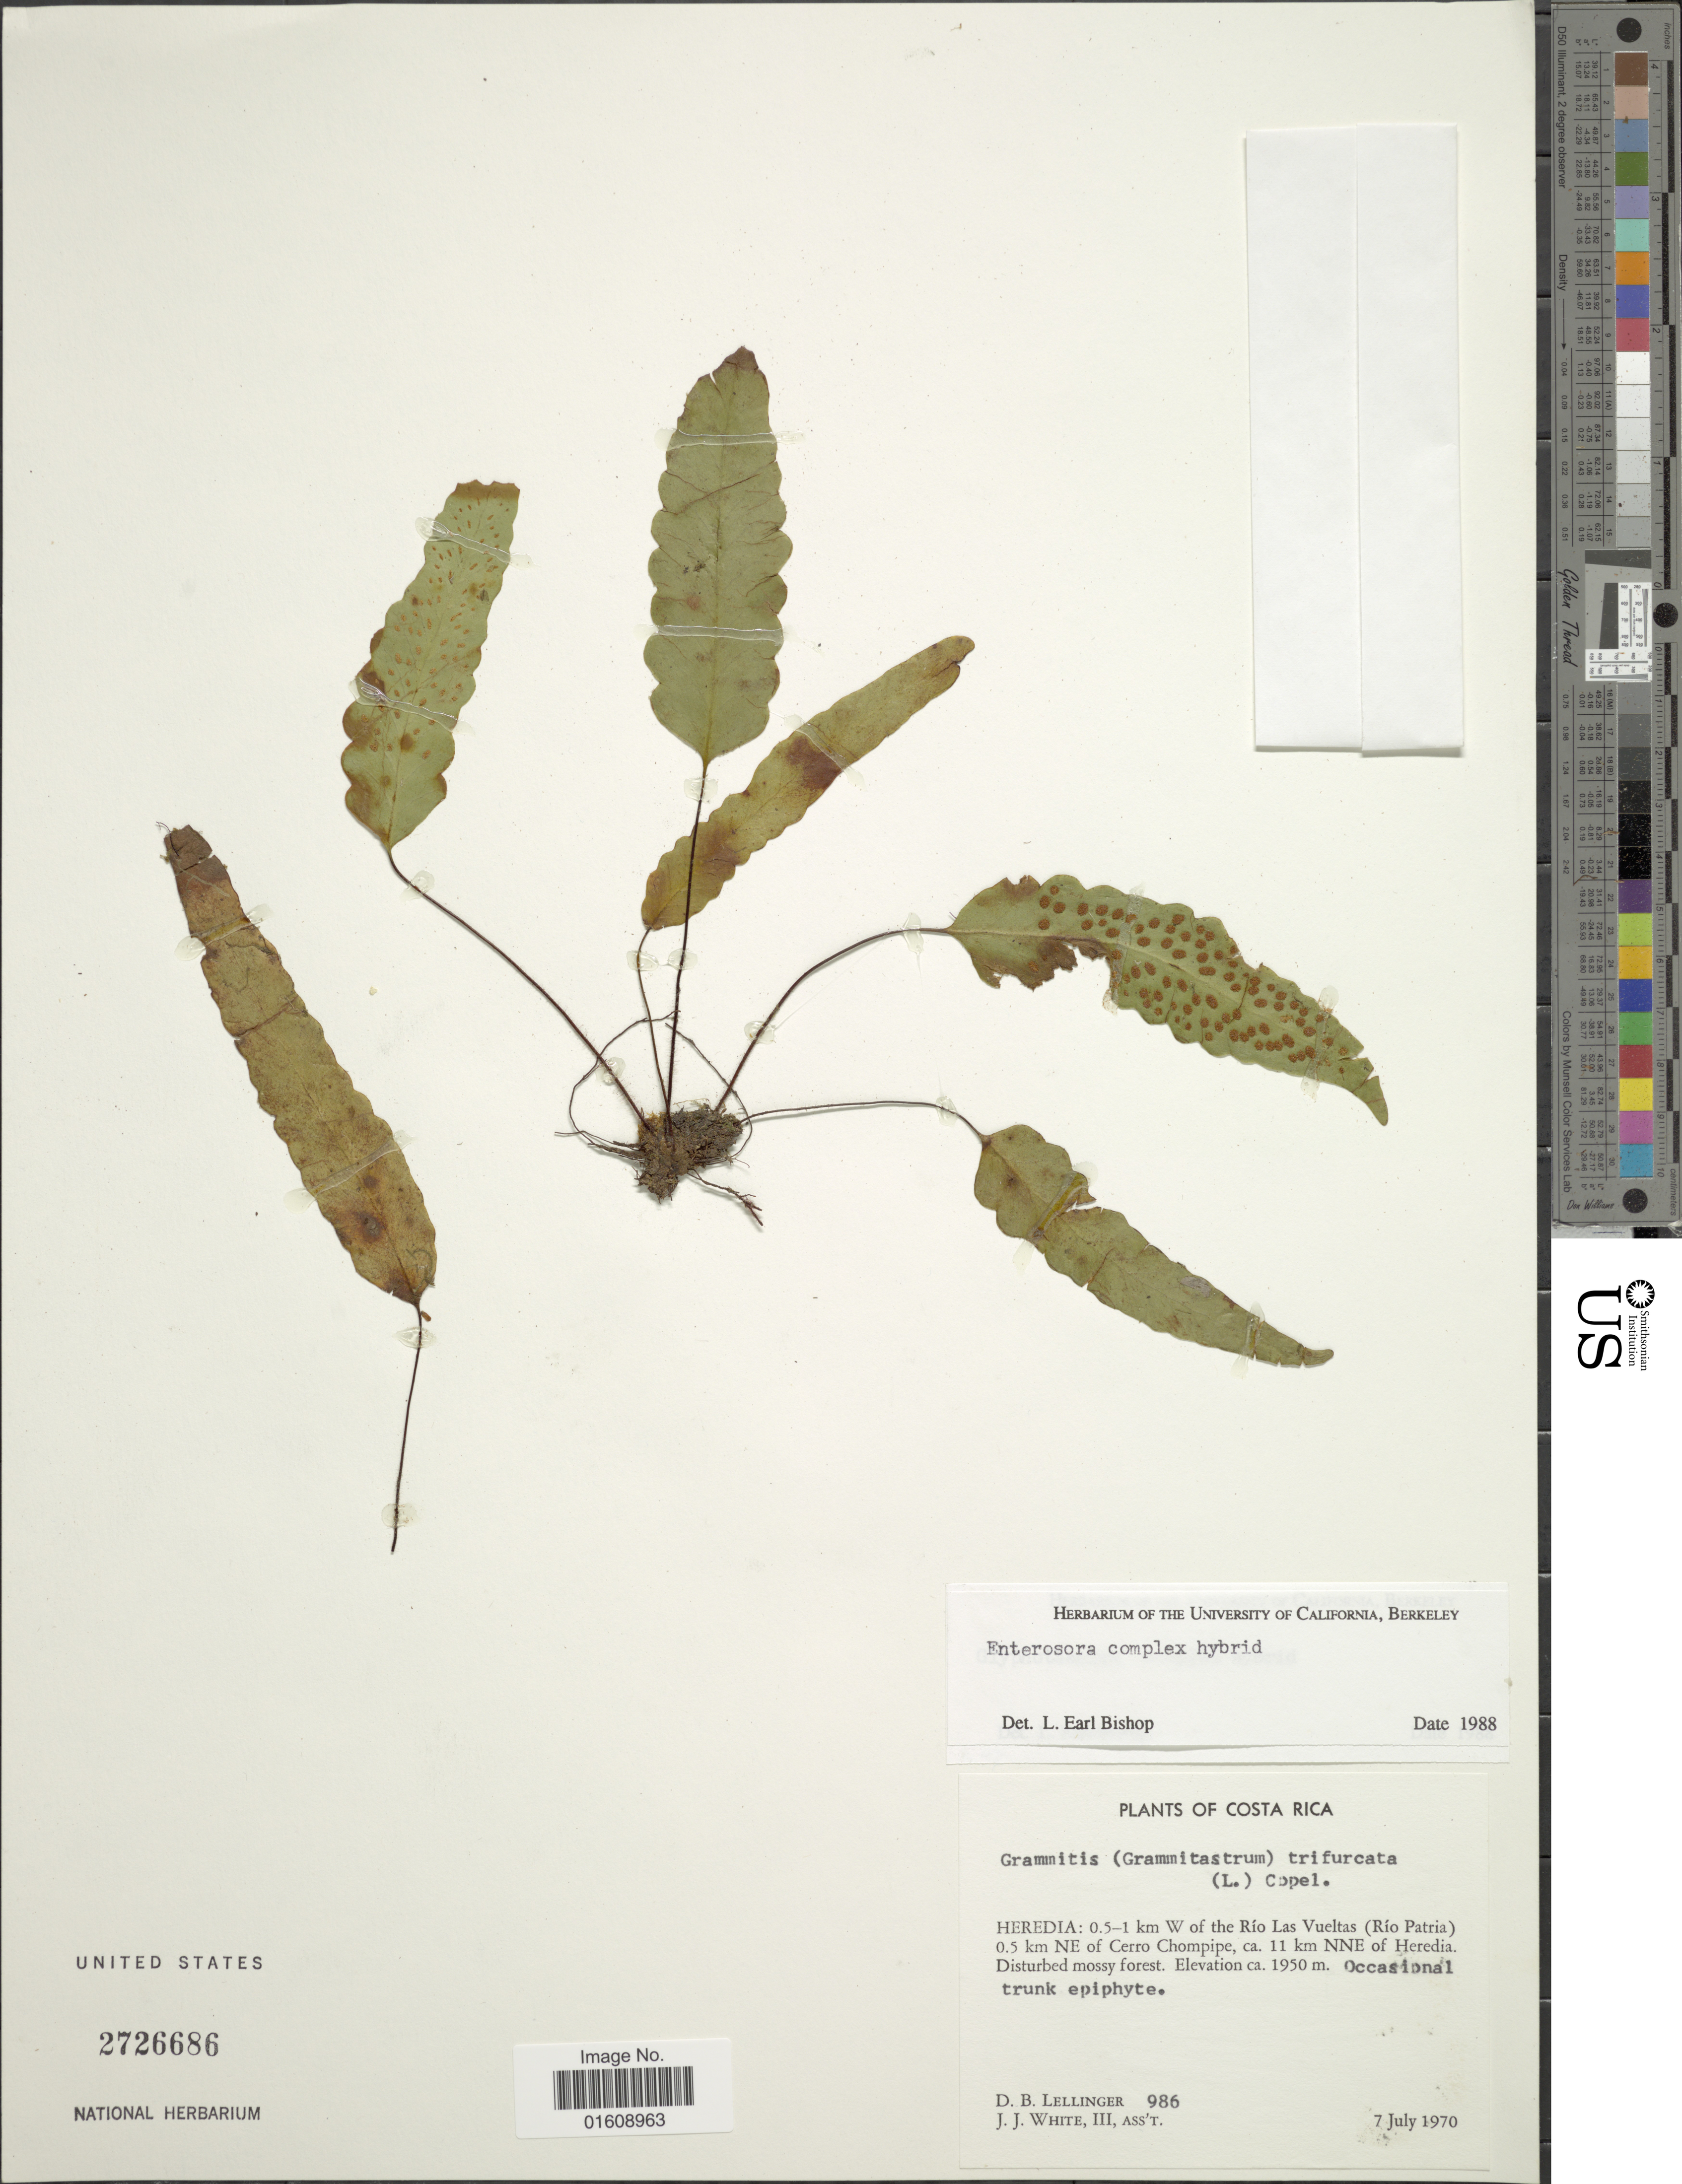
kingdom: Plantae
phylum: Tracheophyta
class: Polypodiopsida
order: Polypodiales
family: Polypodiaceae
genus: Enterosora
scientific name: Enterosora sp.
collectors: D. B. Lellinger & J. J. White III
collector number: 986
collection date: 1970-02-07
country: Costa Rica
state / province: Heredia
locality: Costa Rica, Heredia: 0.5-1 km W of the Río Las Vueltas (Río Patria) 0.5 km NE of Cerro Chompipe, ca. 11 km NNE of Heredia.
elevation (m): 1950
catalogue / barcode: US 2726686